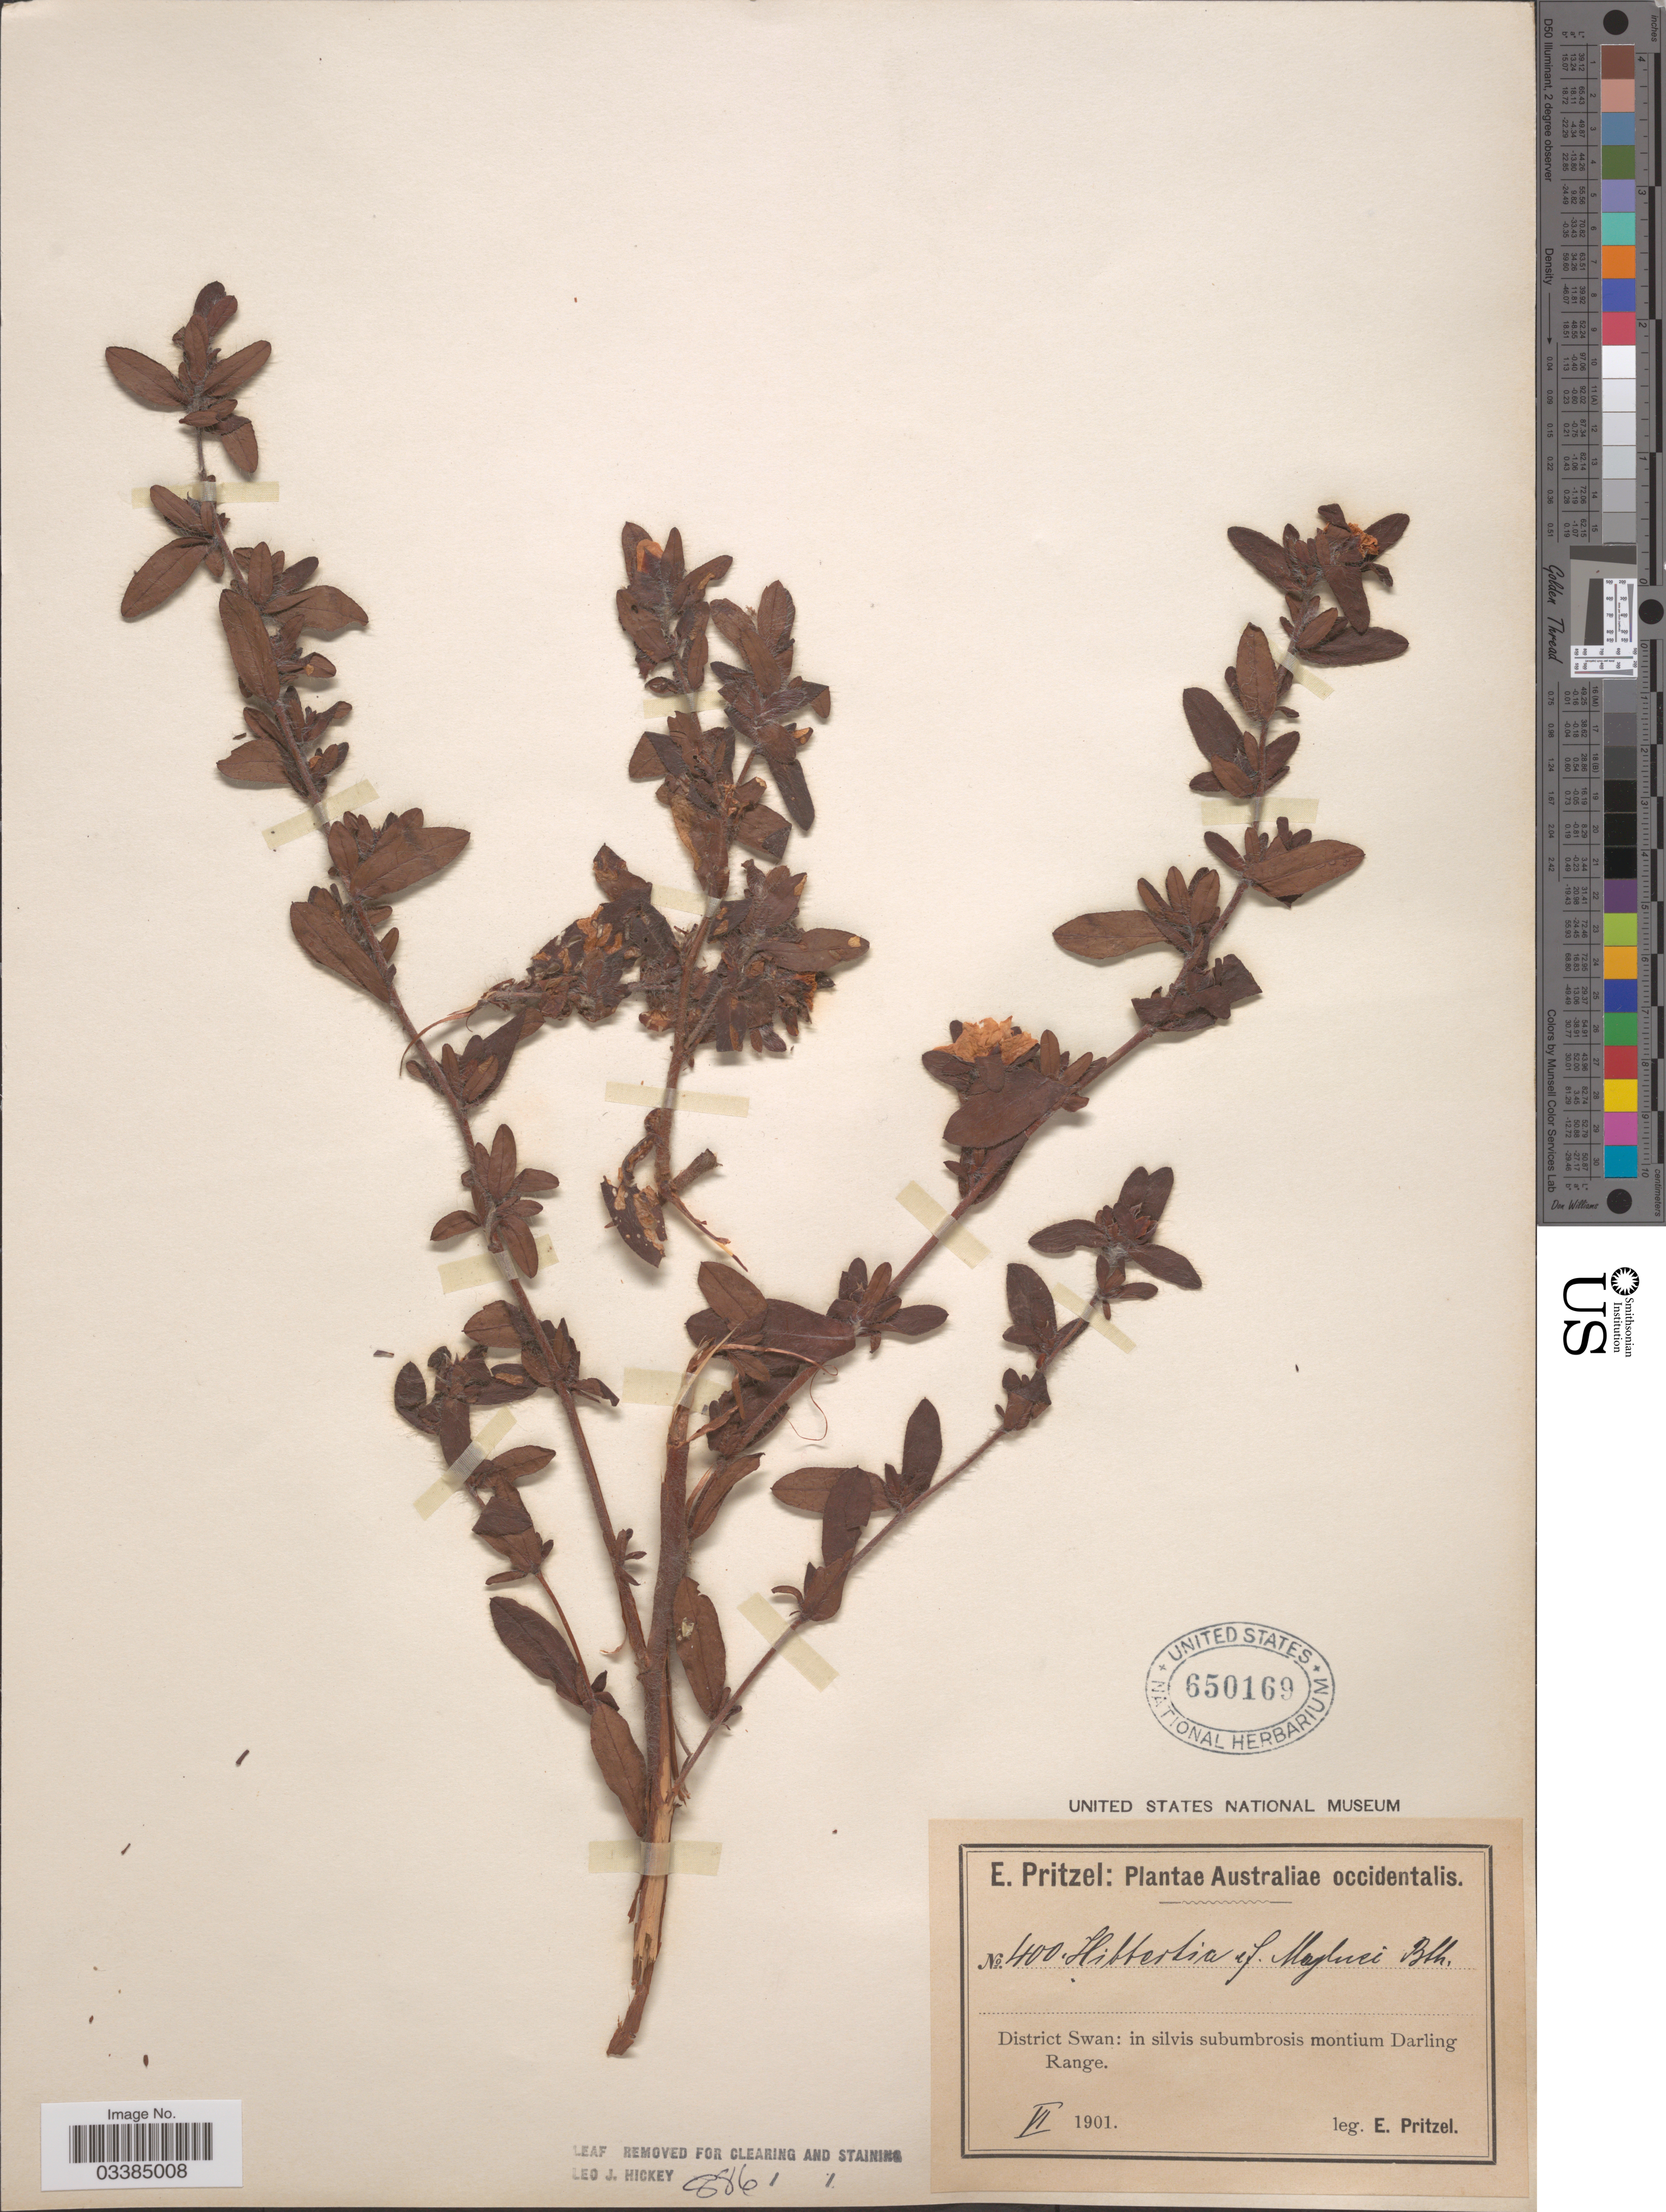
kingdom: Plantae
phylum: Tracheophyta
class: Magnoliopsida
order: Dilleniales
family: Dilleniaceae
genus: Hibbertia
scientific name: Hibbertia mylnei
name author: Benth.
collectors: E. G. Pritzel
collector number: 400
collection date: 1901-06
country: Australia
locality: Australiae occidentalis. District Swan: in silvis subumbrosis montium Darling Range.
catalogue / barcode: US 650169